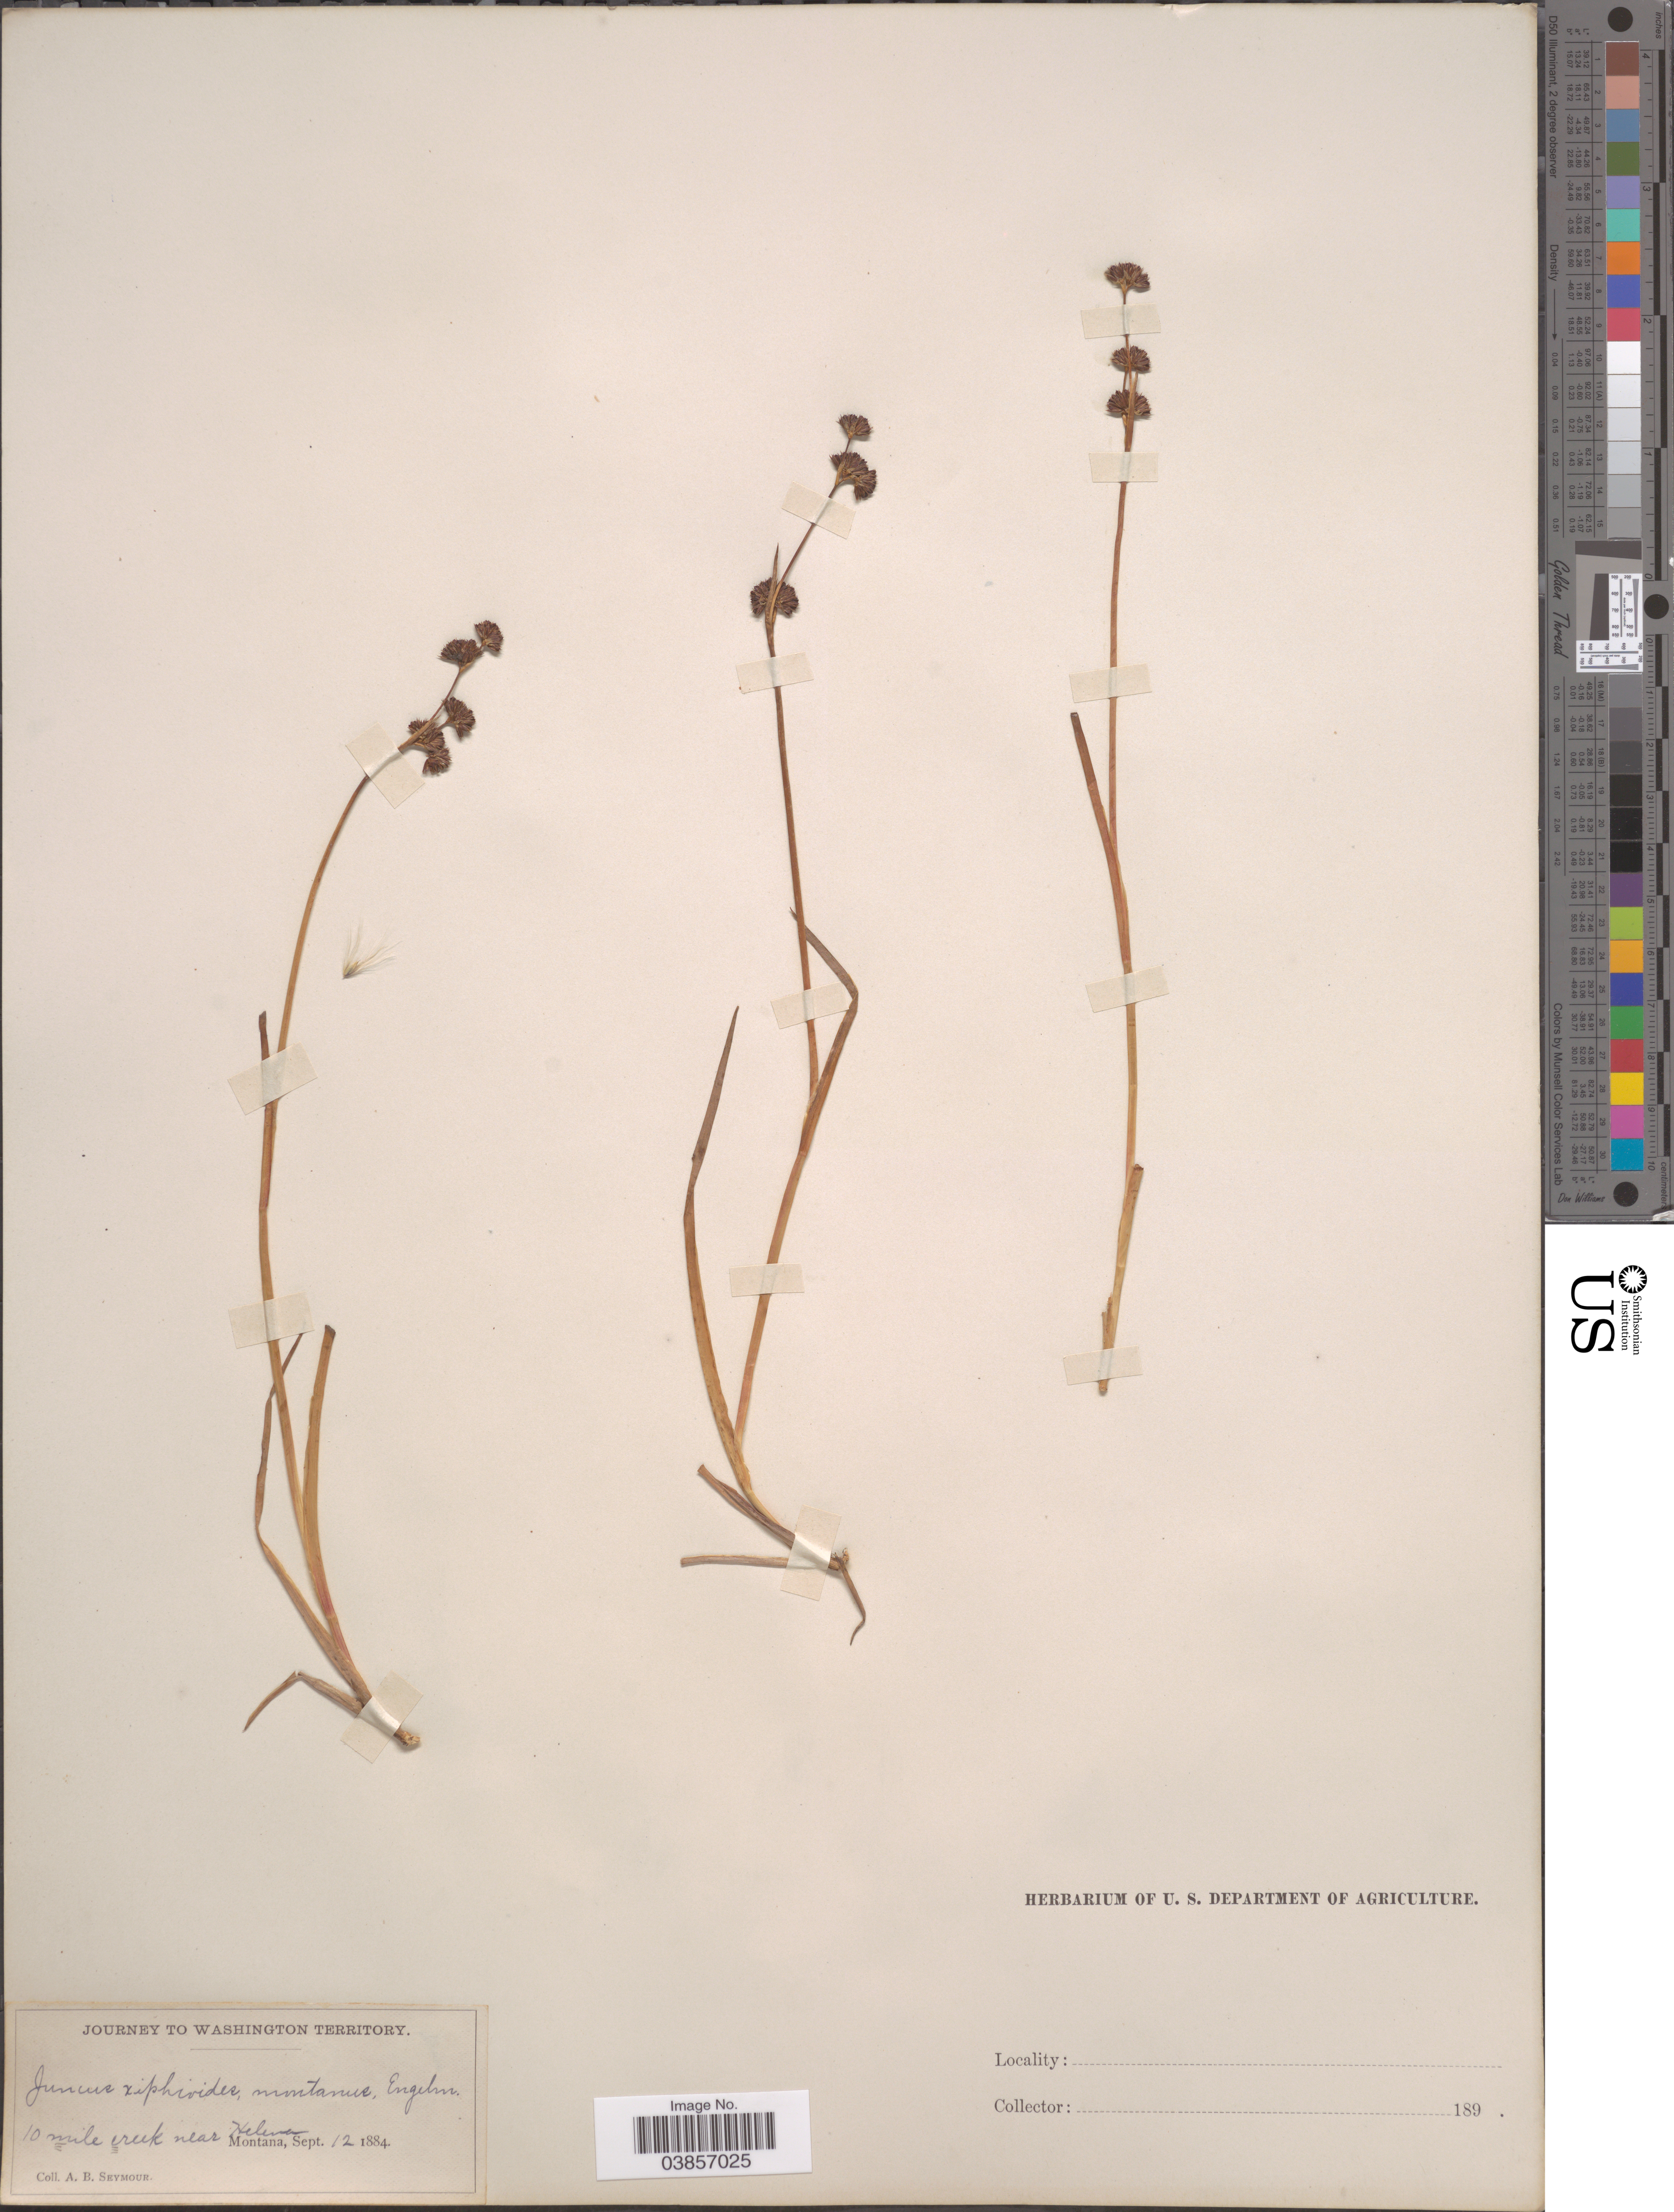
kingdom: Plantae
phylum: Tracheophyta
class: Liliopsida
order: Poales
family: Juncaceae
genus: Juncus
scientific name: Juncus saximontanus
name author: A. Nelson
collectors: A. Seymour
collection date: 1884-09-12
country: United States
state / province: Montana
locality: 10 mile creek near Helena.